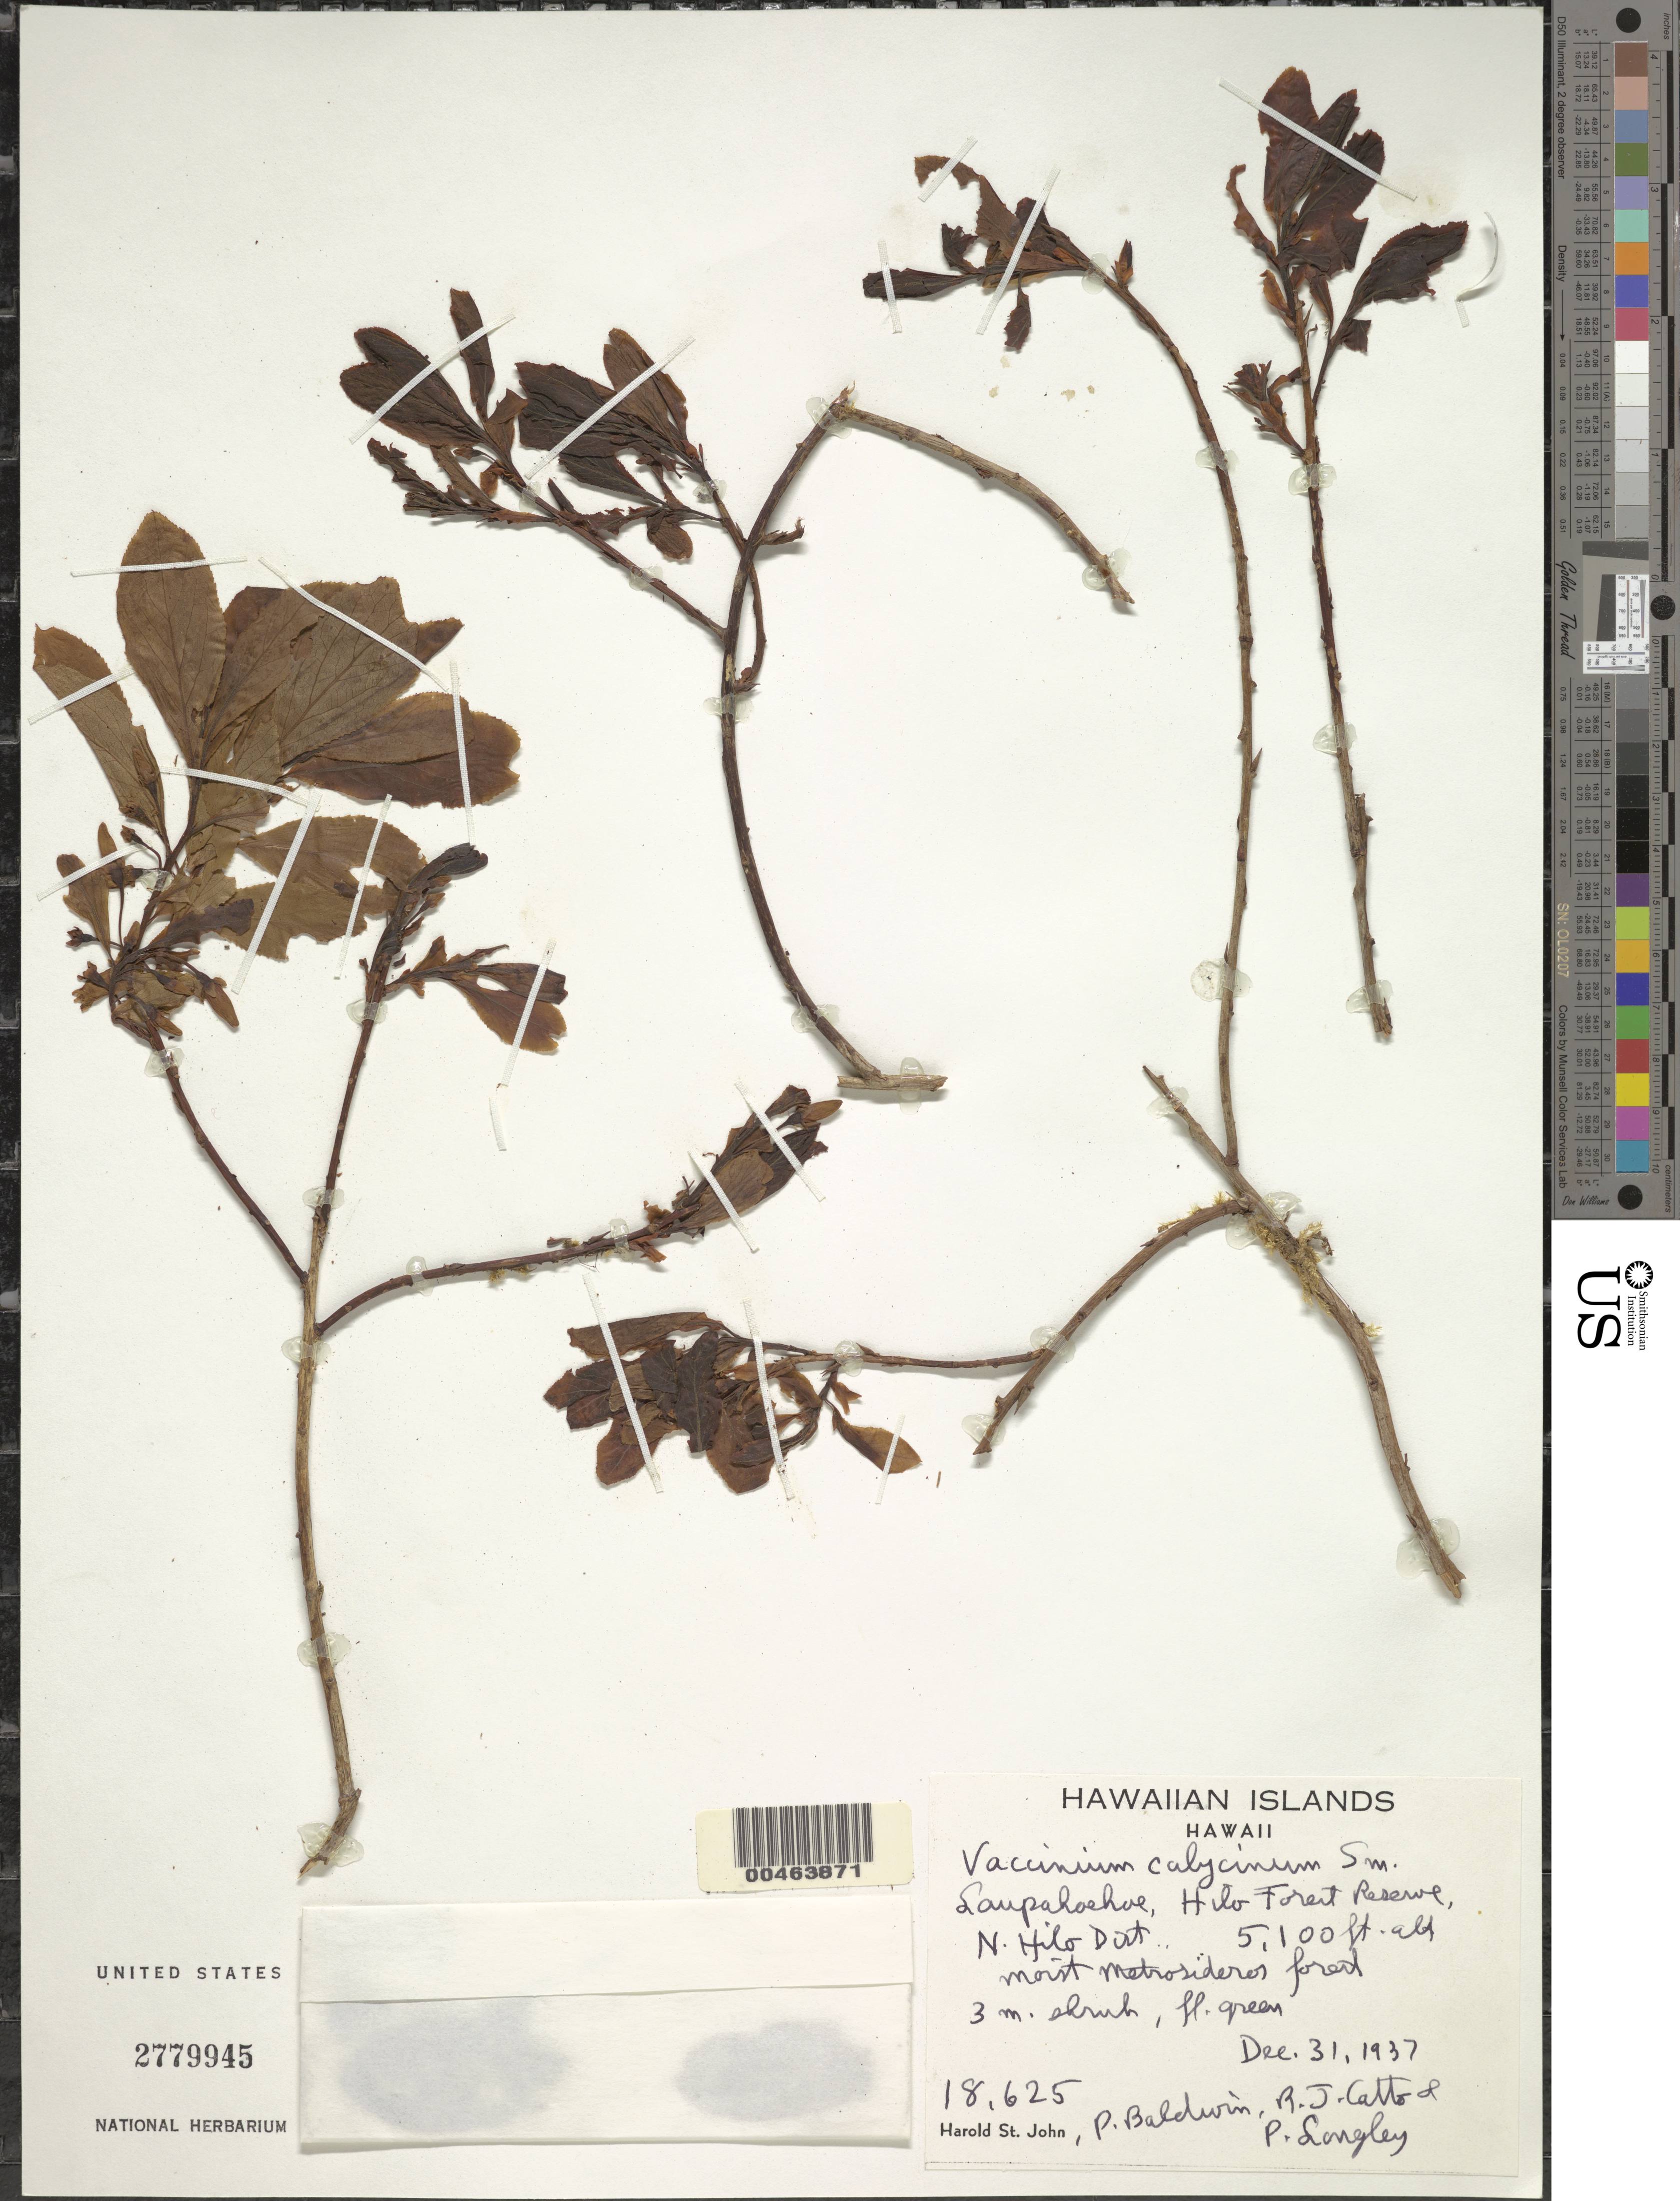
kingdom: Plantae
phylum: Tracheophyta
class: Magnoliopsida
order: Ericales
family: Ericaceae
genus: Vaccinium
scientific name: Vaccinium calycinum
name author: Sm.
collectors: H. St. John, P. Baldwin, R. Catto & P. Langley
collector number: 18625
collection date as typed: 31 Dec 1937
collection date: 1937-12-31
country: United States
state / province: Hawaii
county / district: Hawaii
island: Hawaii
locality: Laupahoehoe, Hilo Forest Reserve, North Hilo District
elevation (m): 1554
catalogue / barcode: US 2779945